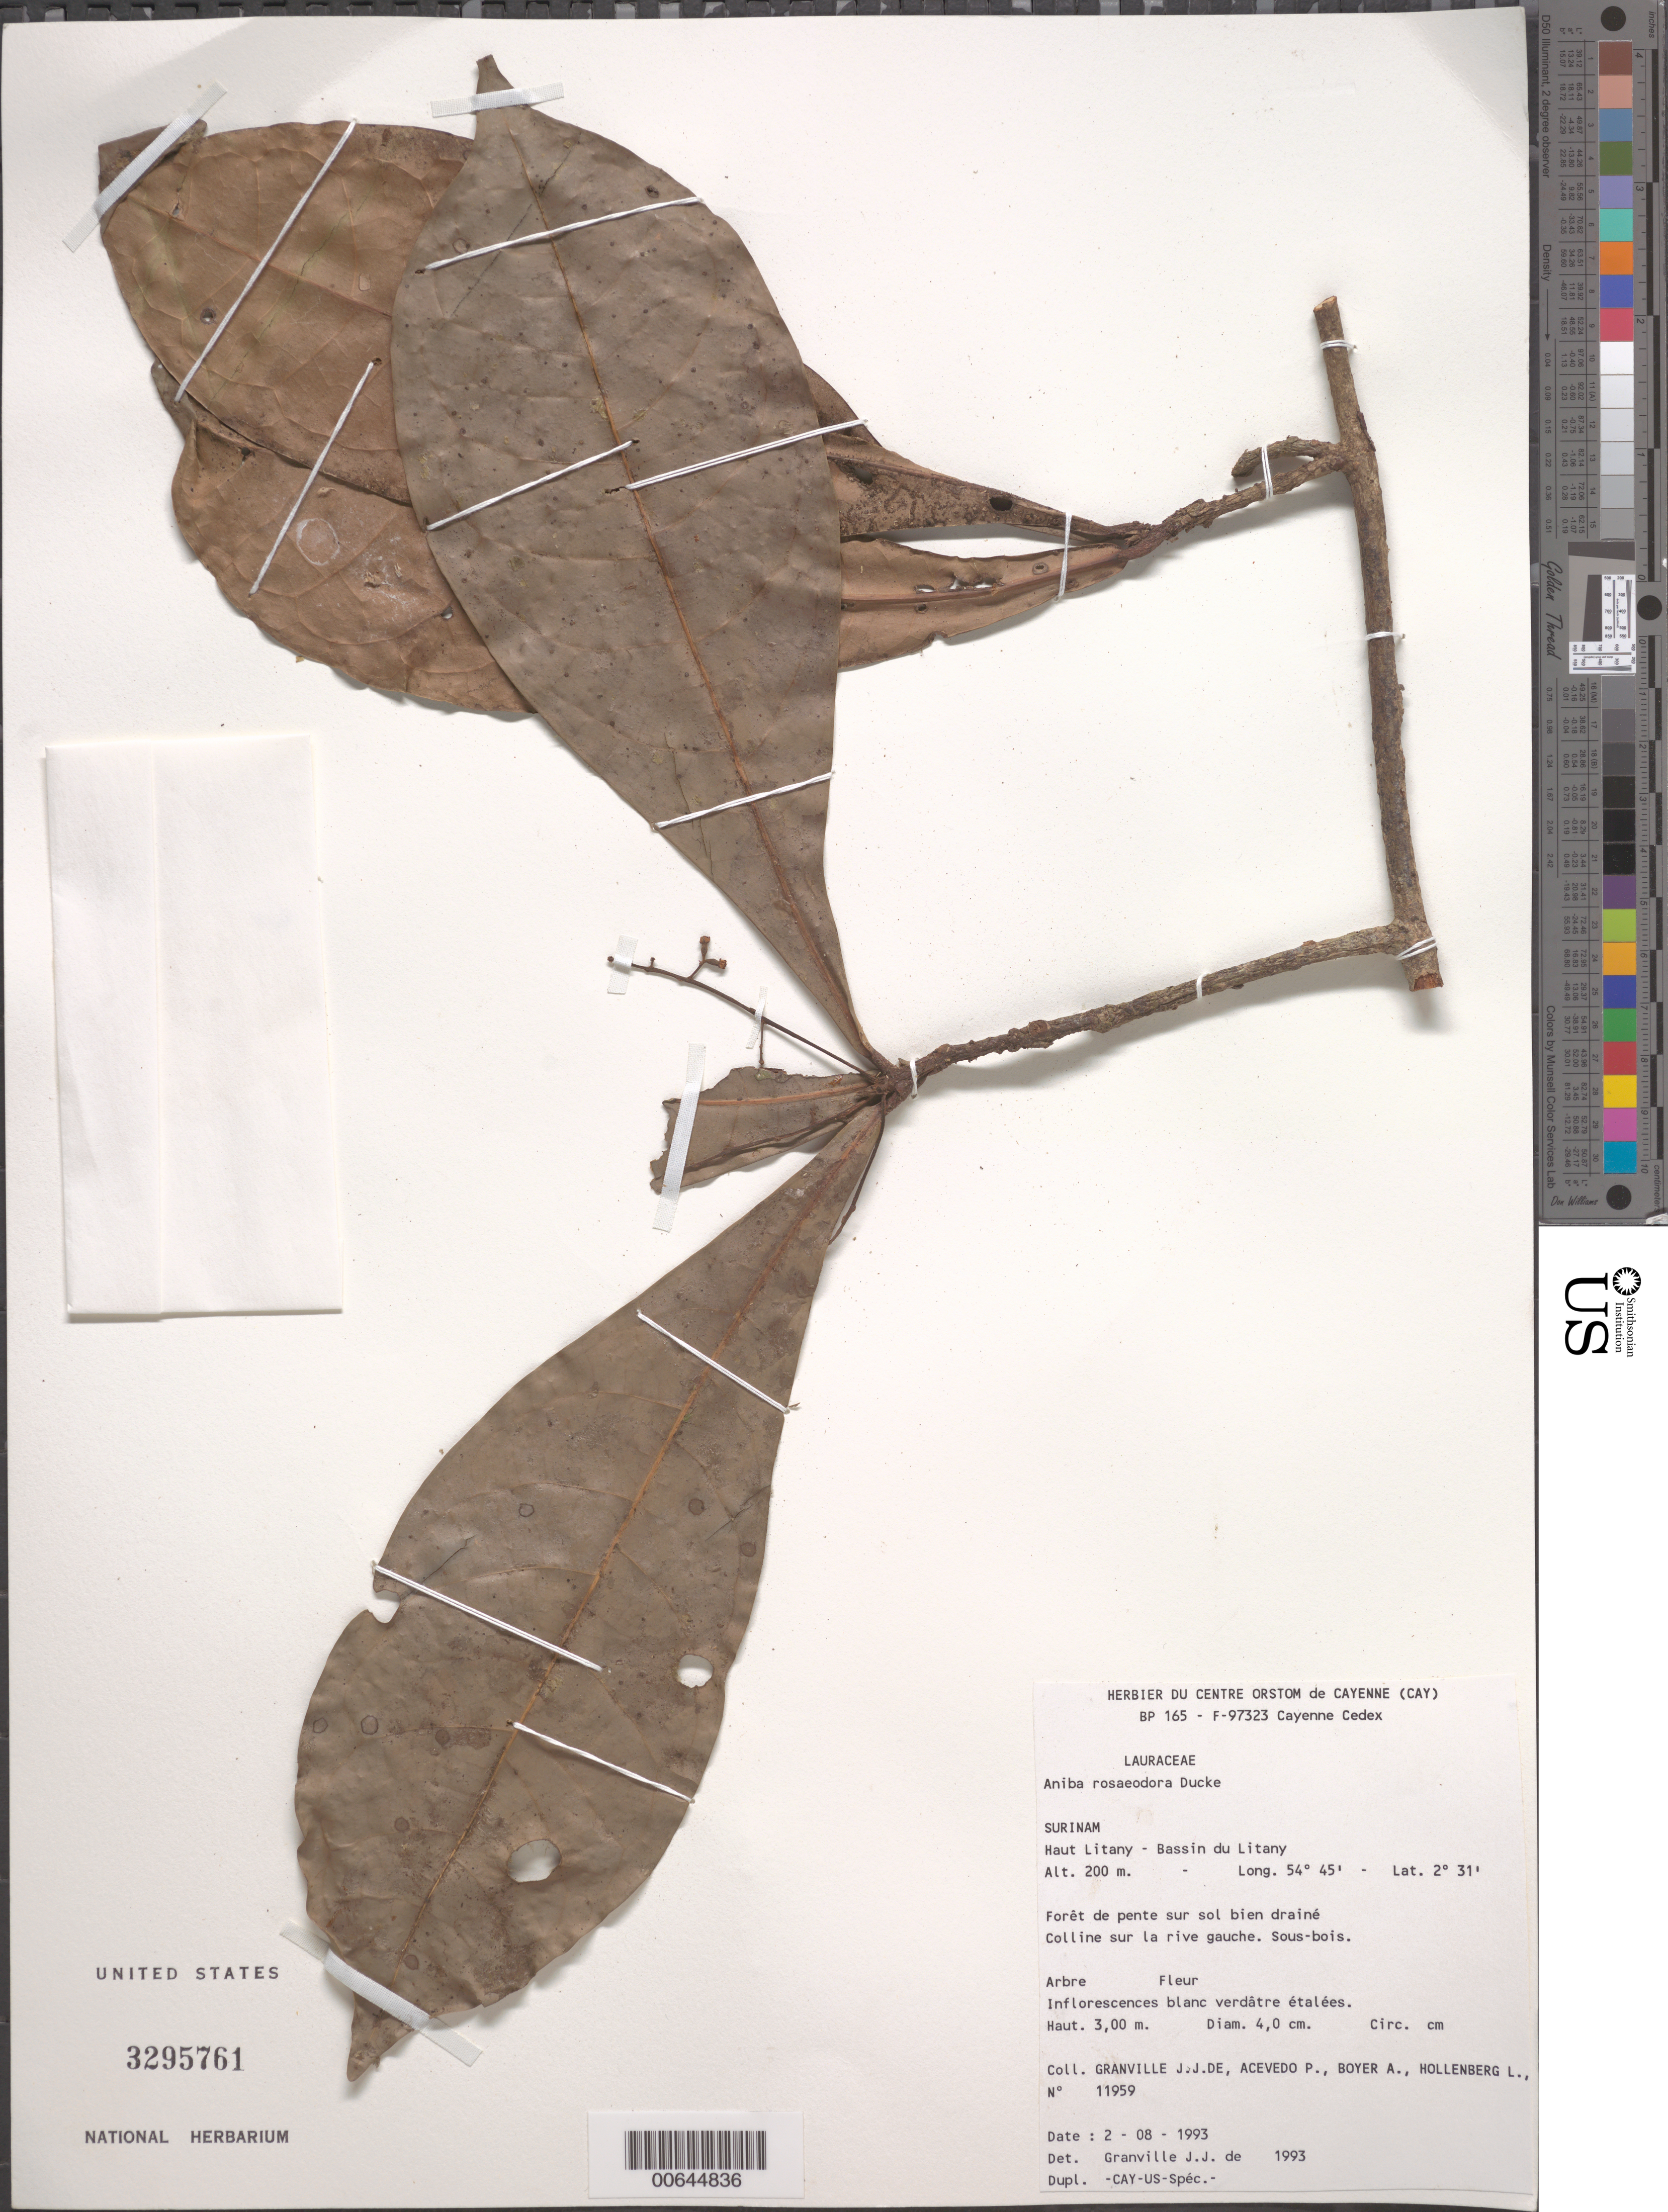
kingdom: Plantae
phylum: Tracheophyta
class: Magnoliopsida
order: Laurales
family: Lauraceae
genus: Aniba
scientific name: Aniba rosaeodora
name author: Ducke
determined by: Granville, J. J. de, (CAY), Institut de Recherche pour le Developpement (IRD) (FRENCH GUIANA)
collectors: J.-J. de Granville, P. Acevedo-Rodr., A. Boyer & L. Hollenberg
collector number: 11959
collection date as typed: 2-Aug-93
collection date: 1993-08-02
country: Suriname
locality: Haut Litany, Bassin du Litany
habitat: Forêt de pente sur sol bien drainé. Colline sur la rive gauche. Sous-bois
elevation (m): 200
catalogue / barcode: US 3295761